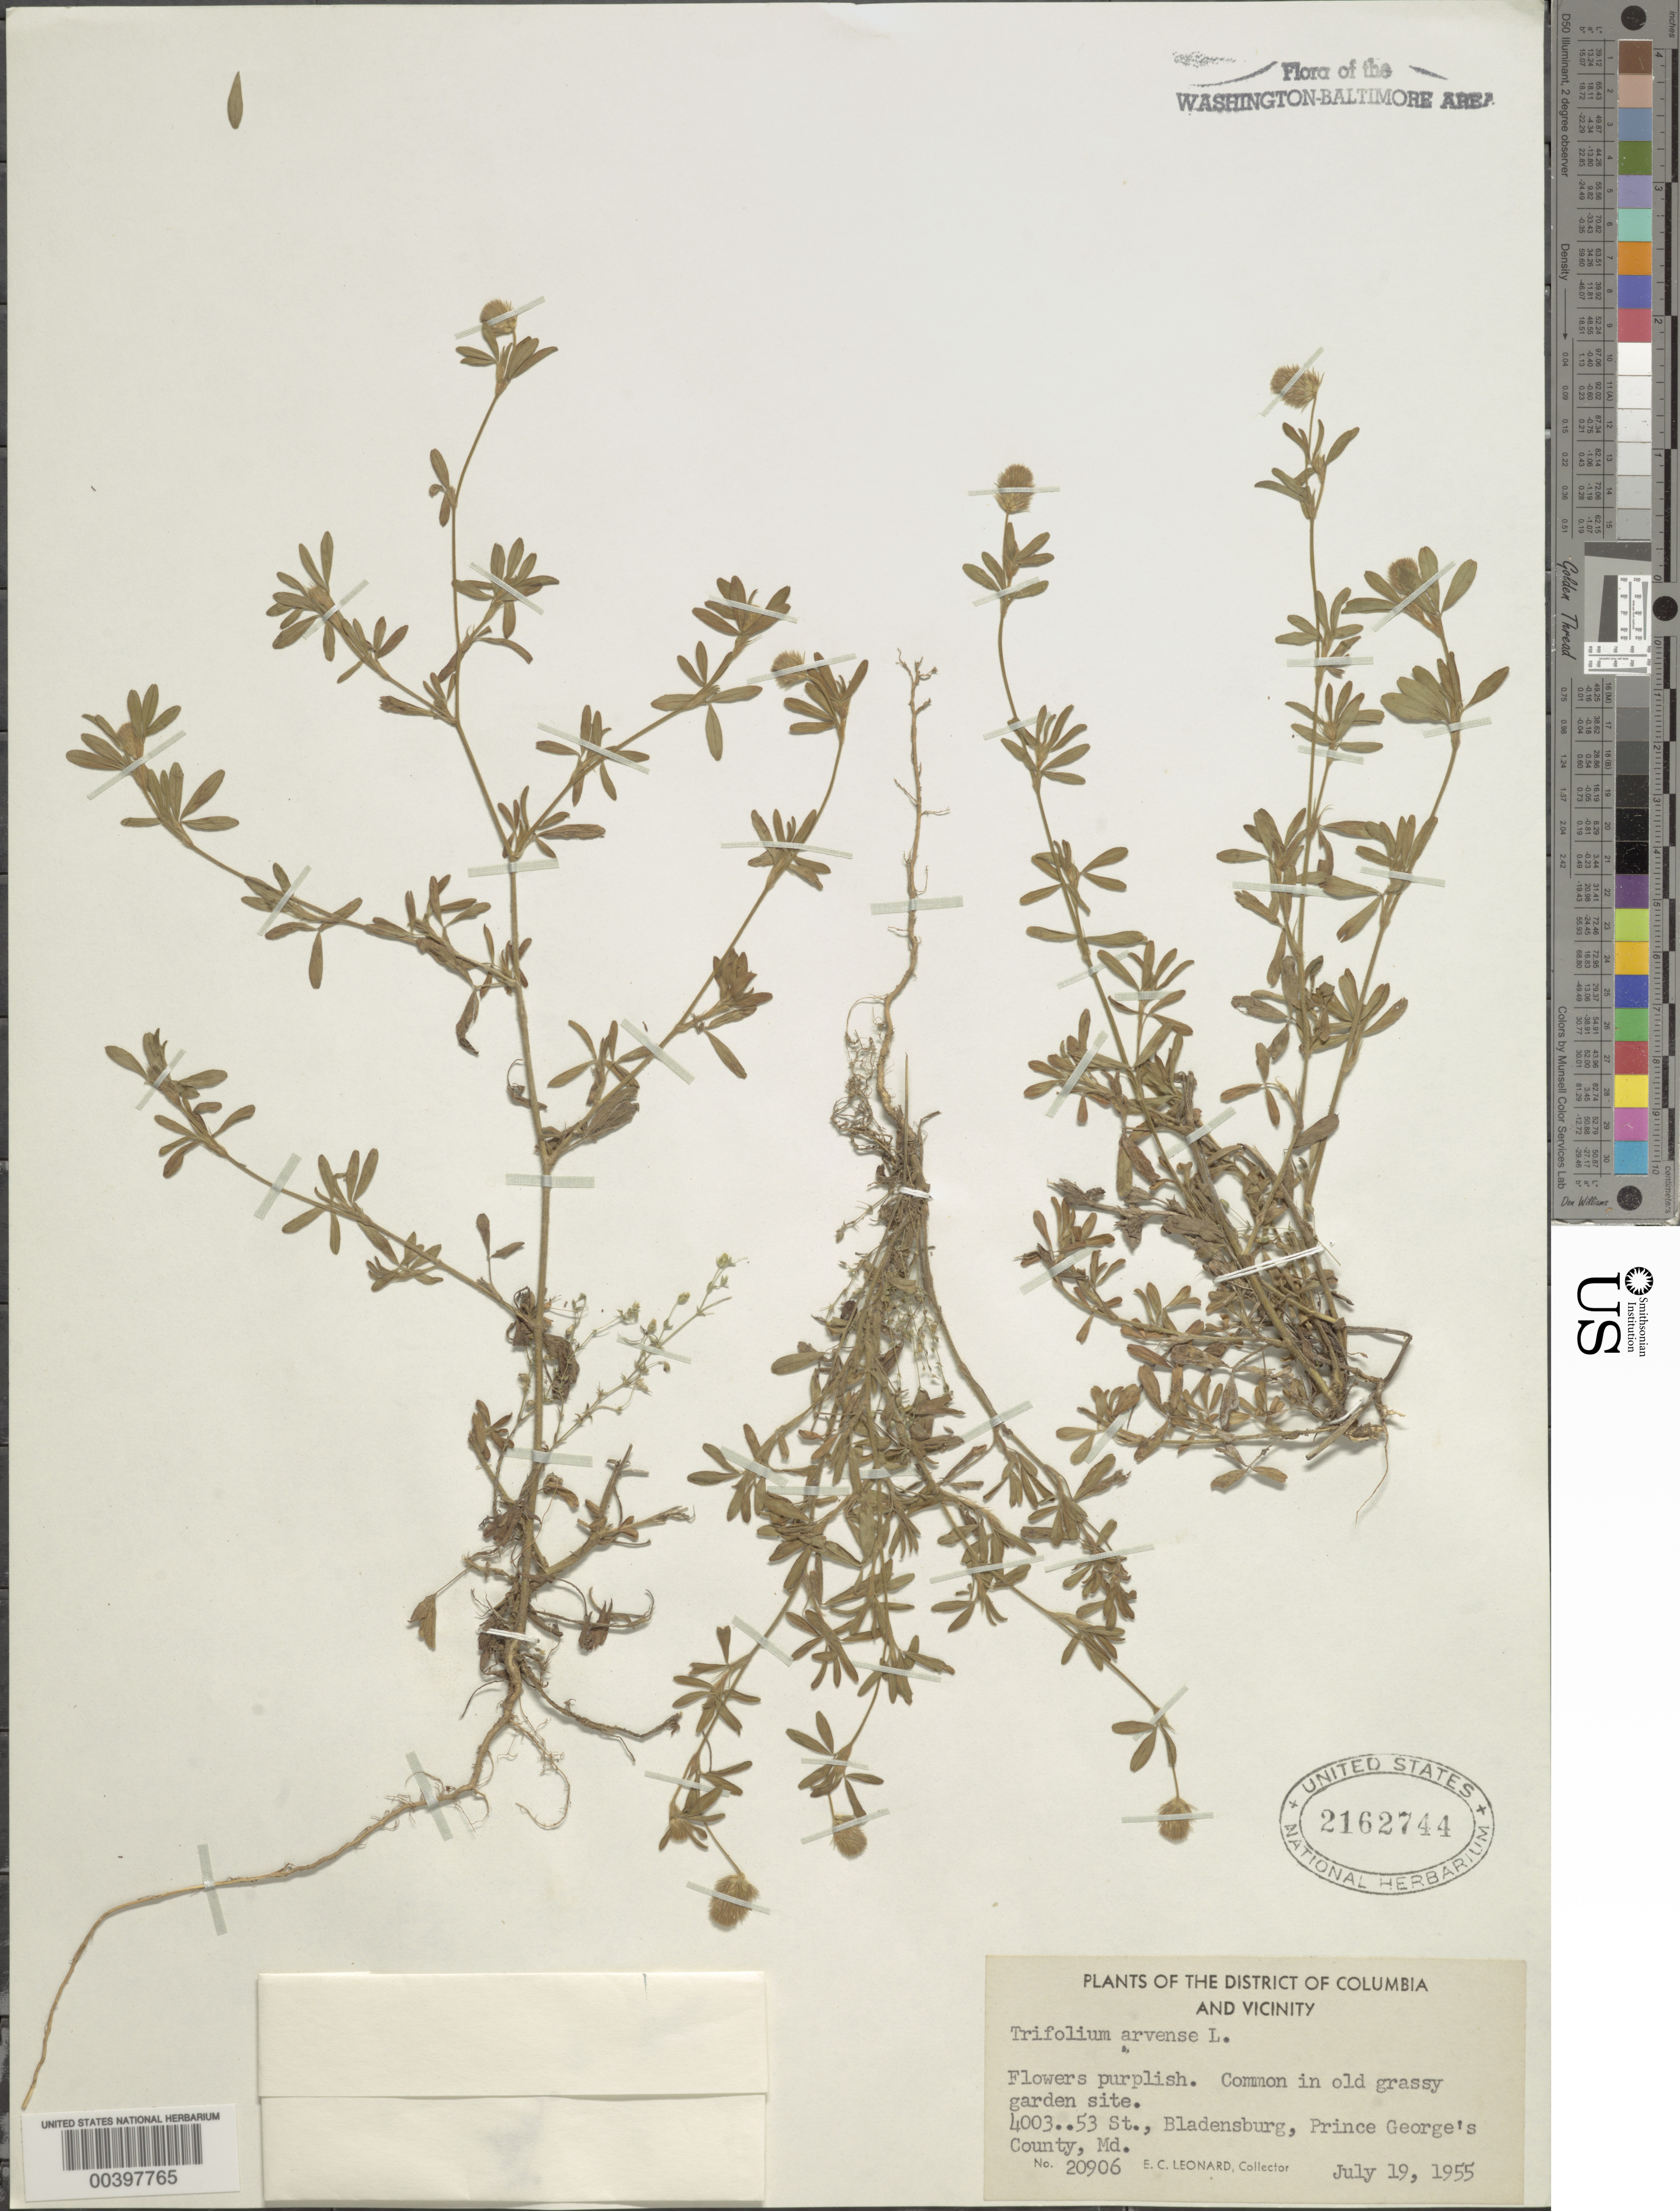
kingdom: Plantae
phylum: Tracheophyta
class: Magnoliopsida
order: Fabales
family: Fabaceae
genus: Trifolium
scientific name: Trifolium arvense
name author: L.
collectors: E. C. Leonard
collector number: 20906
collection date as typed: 19 Jul 1955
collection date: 1955-07-19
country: United States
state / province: Maryland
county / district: Prince George's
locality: Bladensburg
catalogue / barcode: US 2162744